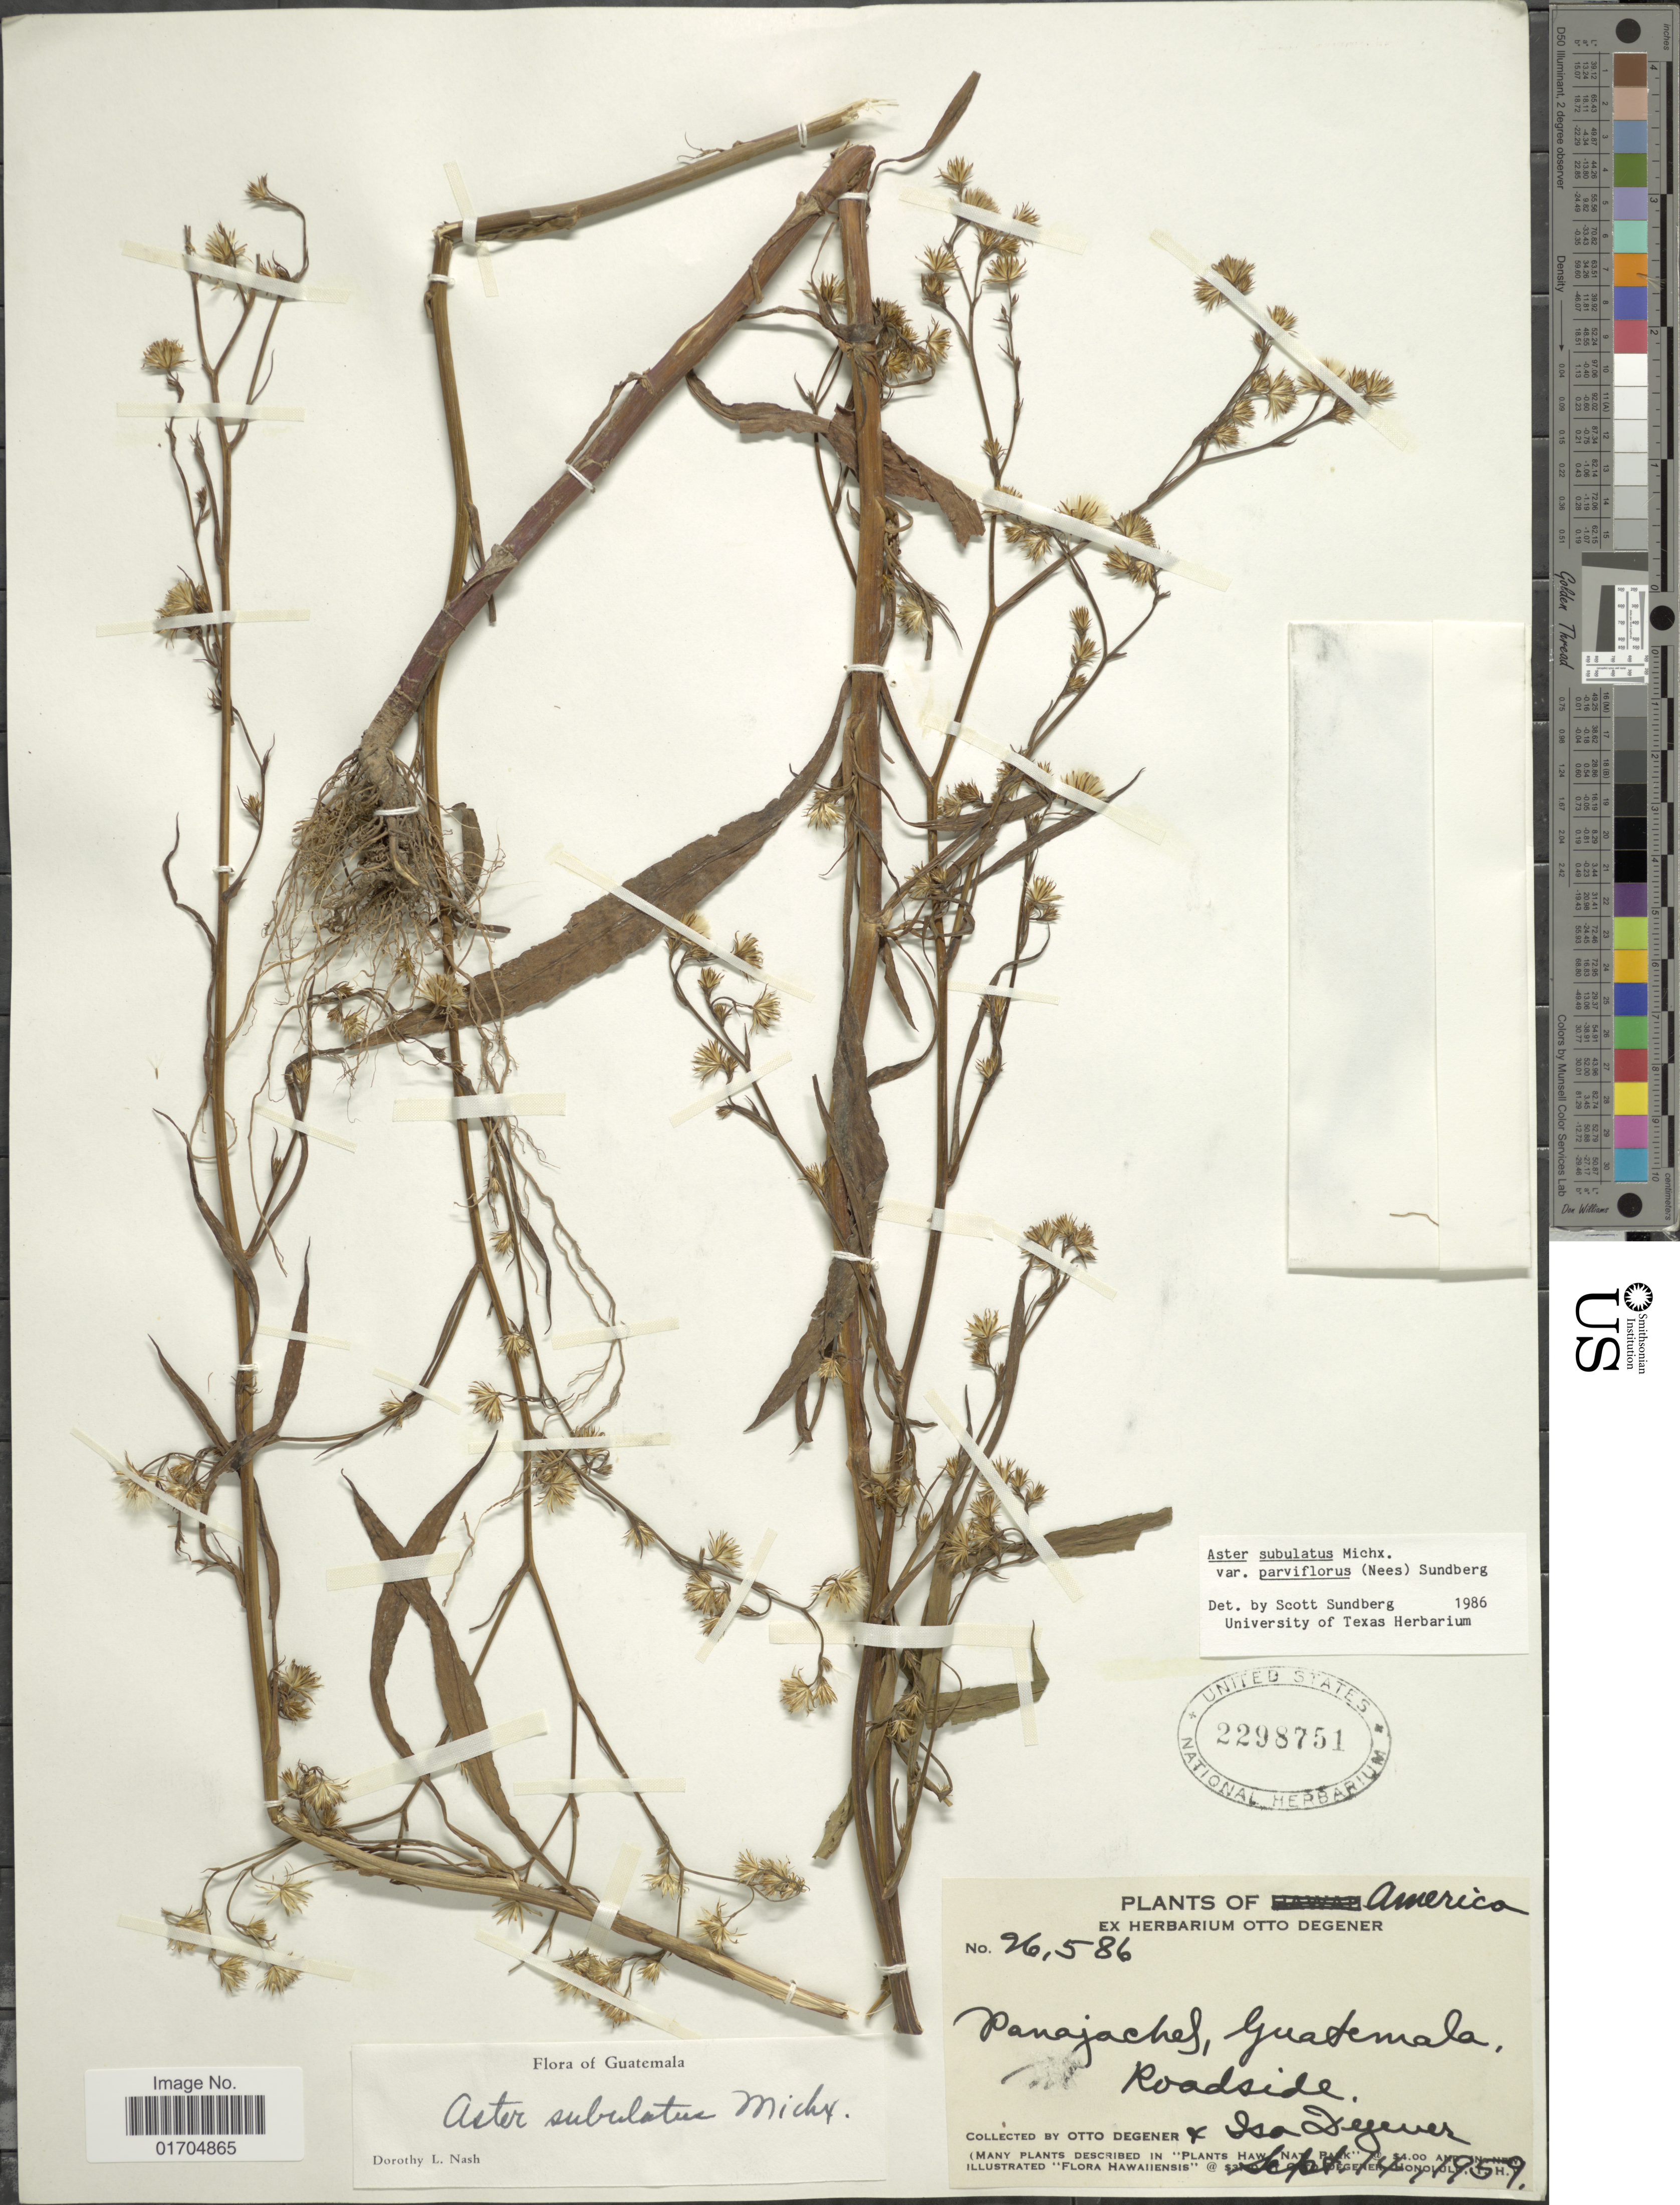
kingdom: Plantae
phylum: Tracheophyta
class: Magnoliopsida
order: Asterales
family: Asteraceae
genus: Symphyotrichum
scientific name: Symphyotrichum subulatum var. parviflorum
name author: (Nees) S.D. Sundb.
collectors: O. Degener & I. Degener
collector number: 26586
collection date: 1959-09-14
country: Guatemala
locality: Panajachel, Roadside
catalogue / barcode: US 2298751